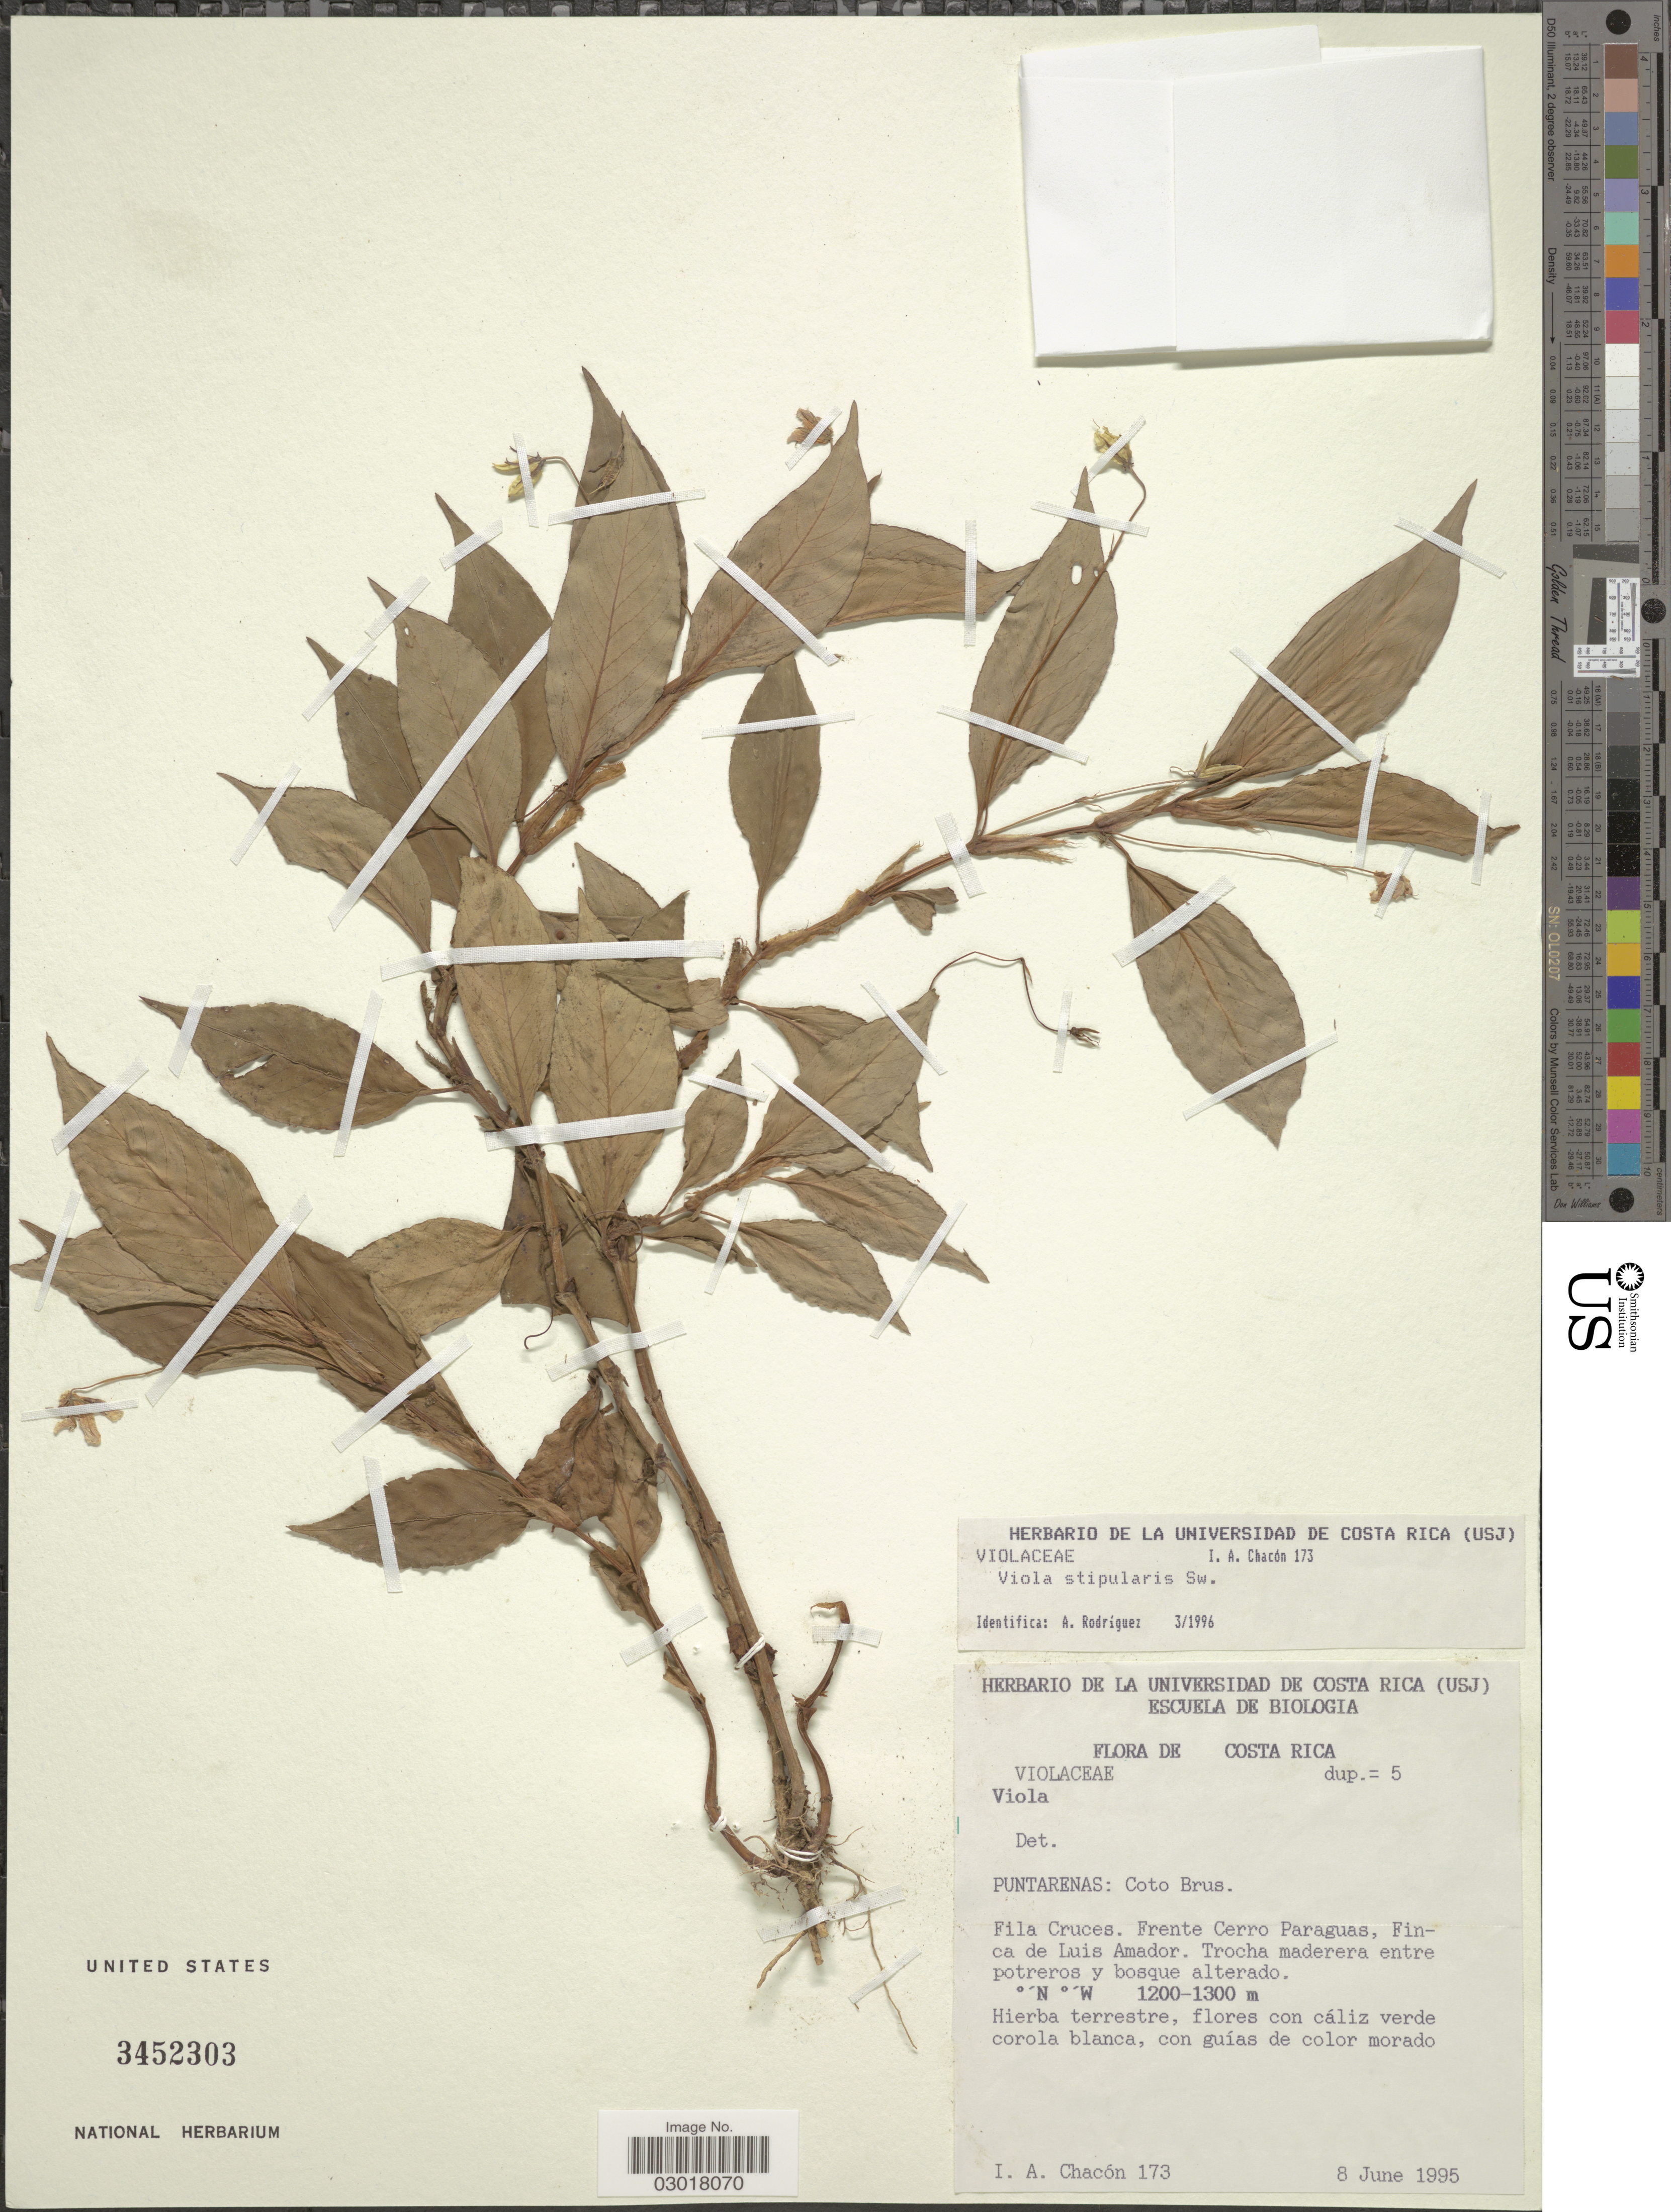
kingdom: Plantae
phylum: Tracheophyta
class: Magnoliopsida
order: Malpighiales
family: Violaceae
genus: Viola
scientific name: Viola stipularis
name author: Sw.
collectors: I. Chacón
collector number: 173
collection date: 1995-06-08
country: Costa Rica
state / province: Puntarenas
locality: Coto Brus. Fila Cruces. Frente Cerro Paraguas, Finca de Luis Amador.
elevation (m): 1200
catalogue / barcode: US 3452303